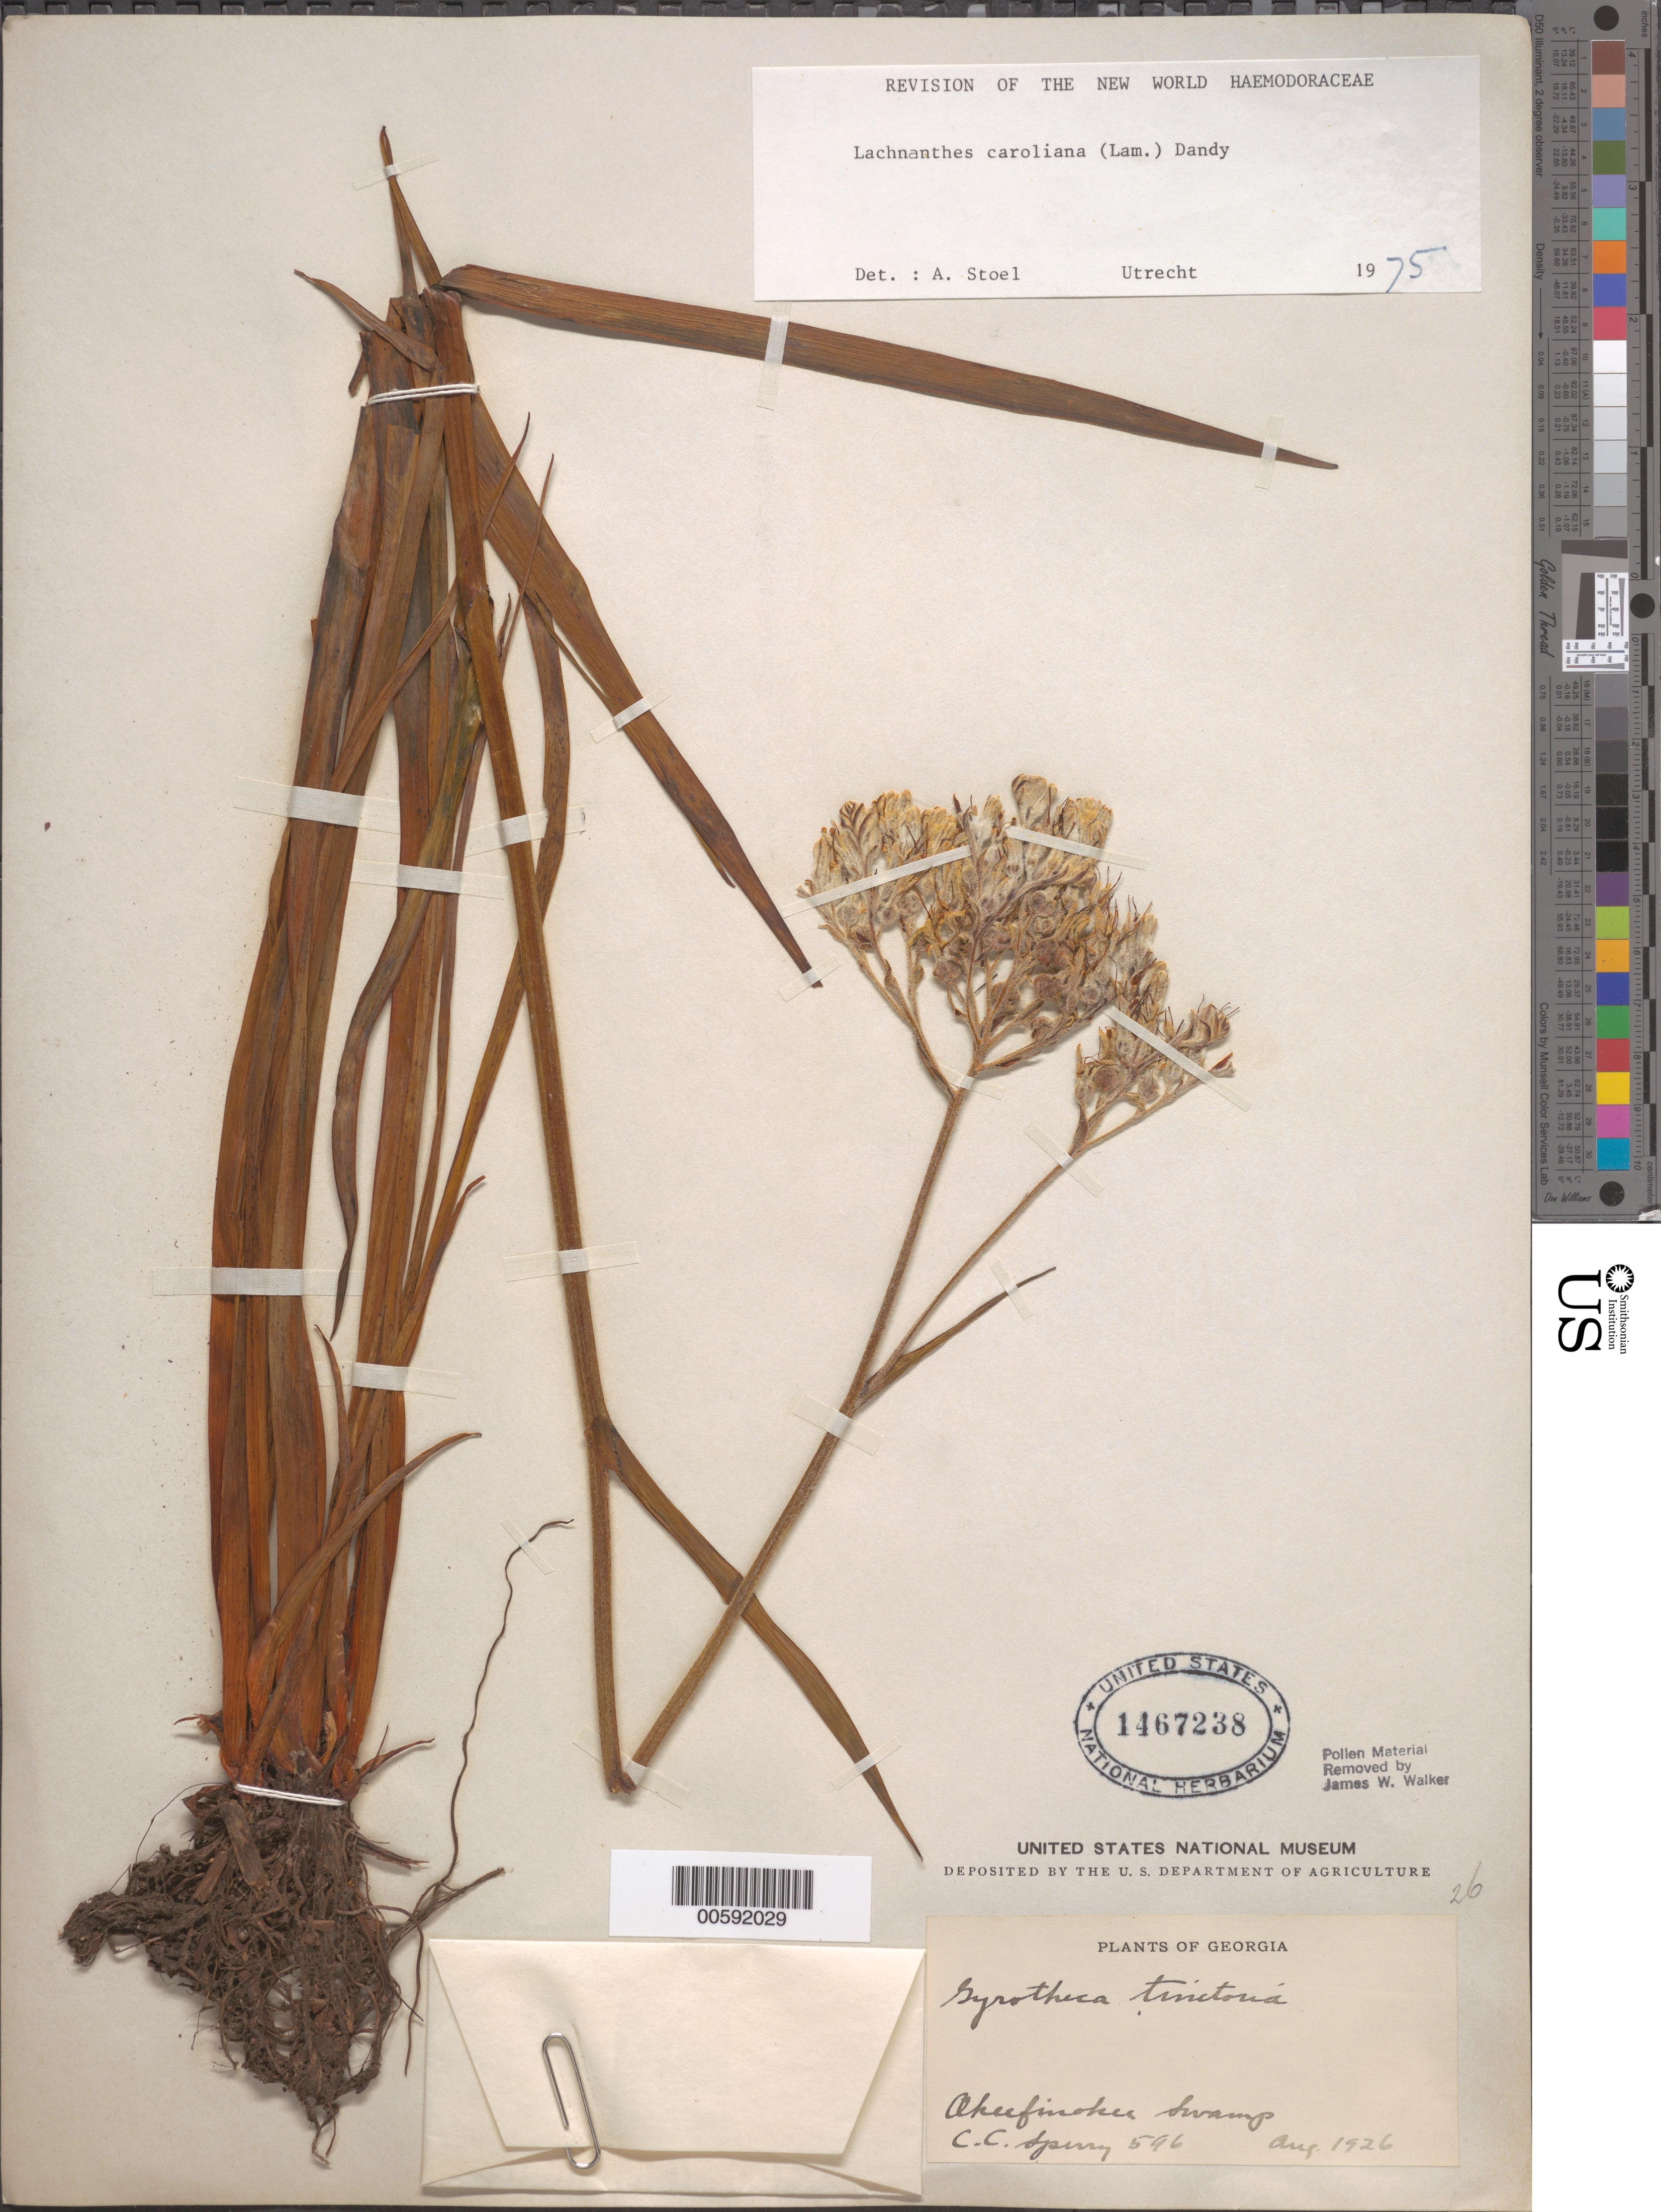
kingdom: Plantae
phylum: Tracheophyta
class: Liliopsida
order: Commelinales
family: Haemodoraceae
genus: Lachnanthes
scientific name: Lachnanthes caroliniana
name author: (Lam.) Dandy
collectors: C. C. Sperry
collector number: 596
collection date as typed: Aug 1926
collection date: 1926-08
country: United States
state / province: Georgia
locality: Okeefinokee Swamp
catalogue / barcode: US 1467238